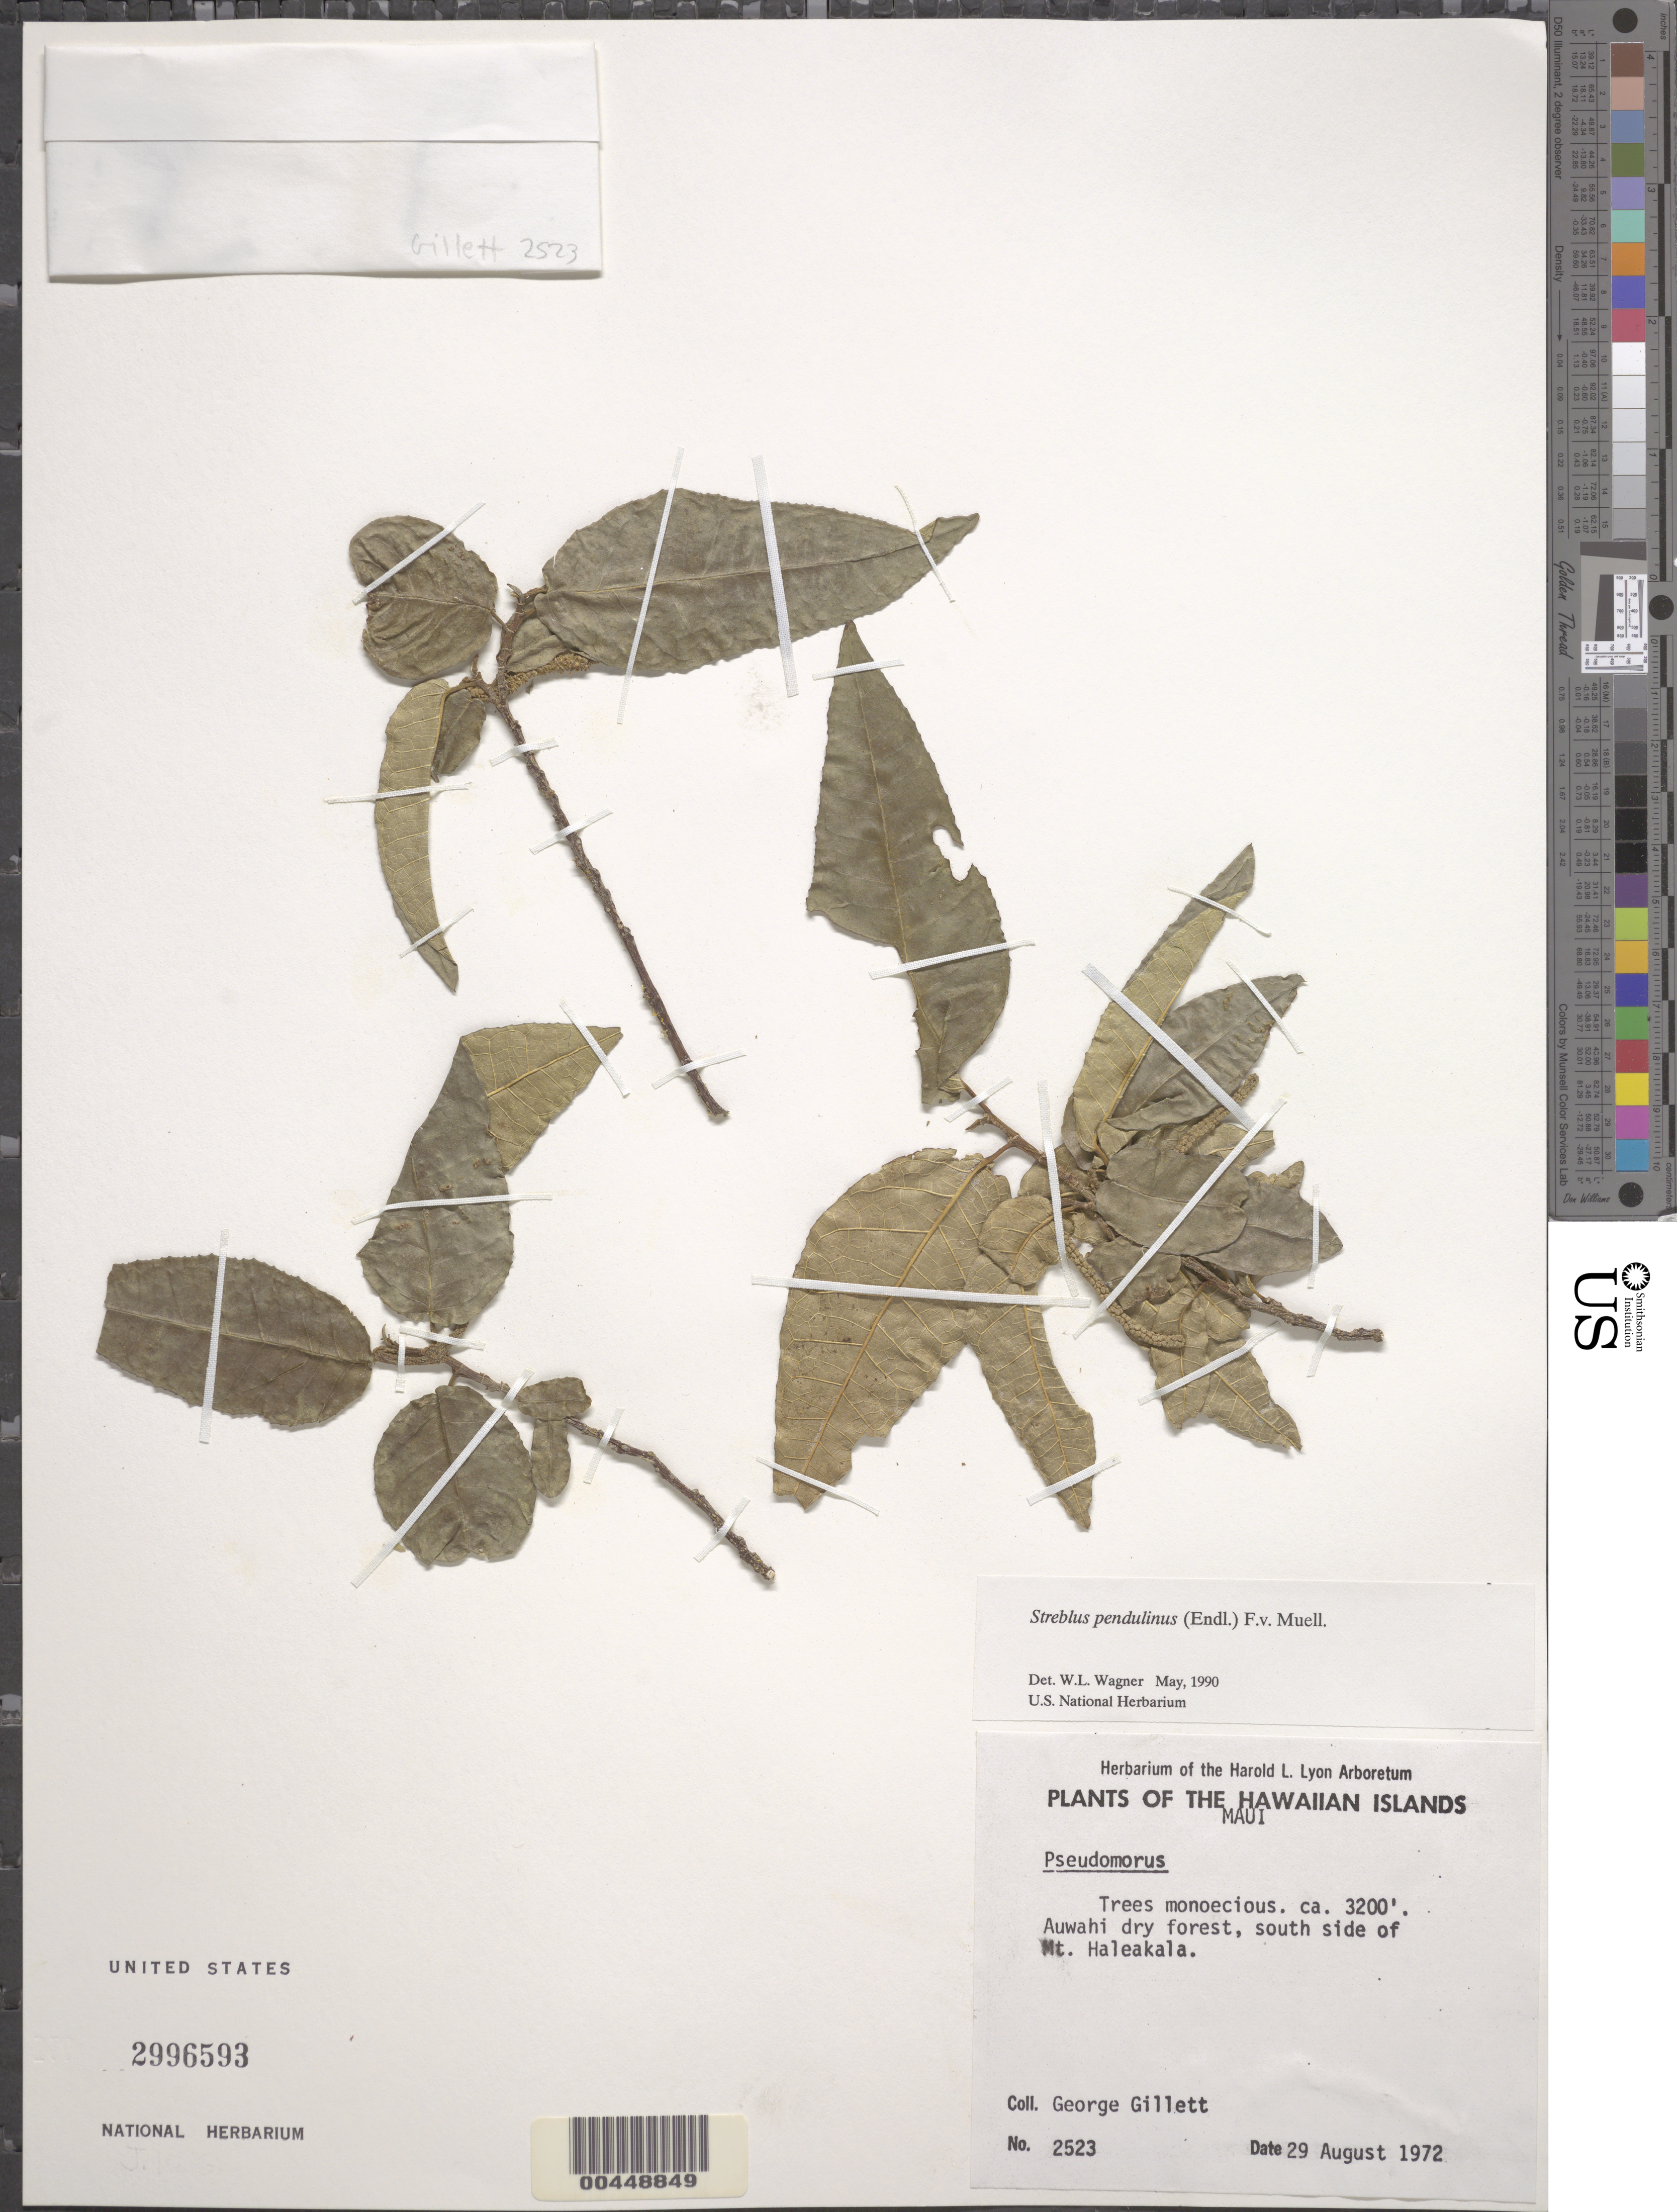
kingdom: Plantae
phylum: Tracheophyta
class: Magnoliopsida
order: Rosales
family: Moraceae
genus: Paratrophis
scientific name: Paratrophis pendulina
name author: (Endl.) E. M. Gardner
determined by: Wagner, W. L., (BOT), Smithsonian Institution - National Museum of Natural History (UNITED STATES)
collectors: G. Gillett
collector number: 2523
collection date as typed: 29 Aug 1972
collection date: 1972-08-29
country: United States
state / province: Hawaii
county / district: Maui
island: Maui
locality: Auwahi forest, S side of Haleakala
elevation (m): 975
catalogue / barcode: US 2996593